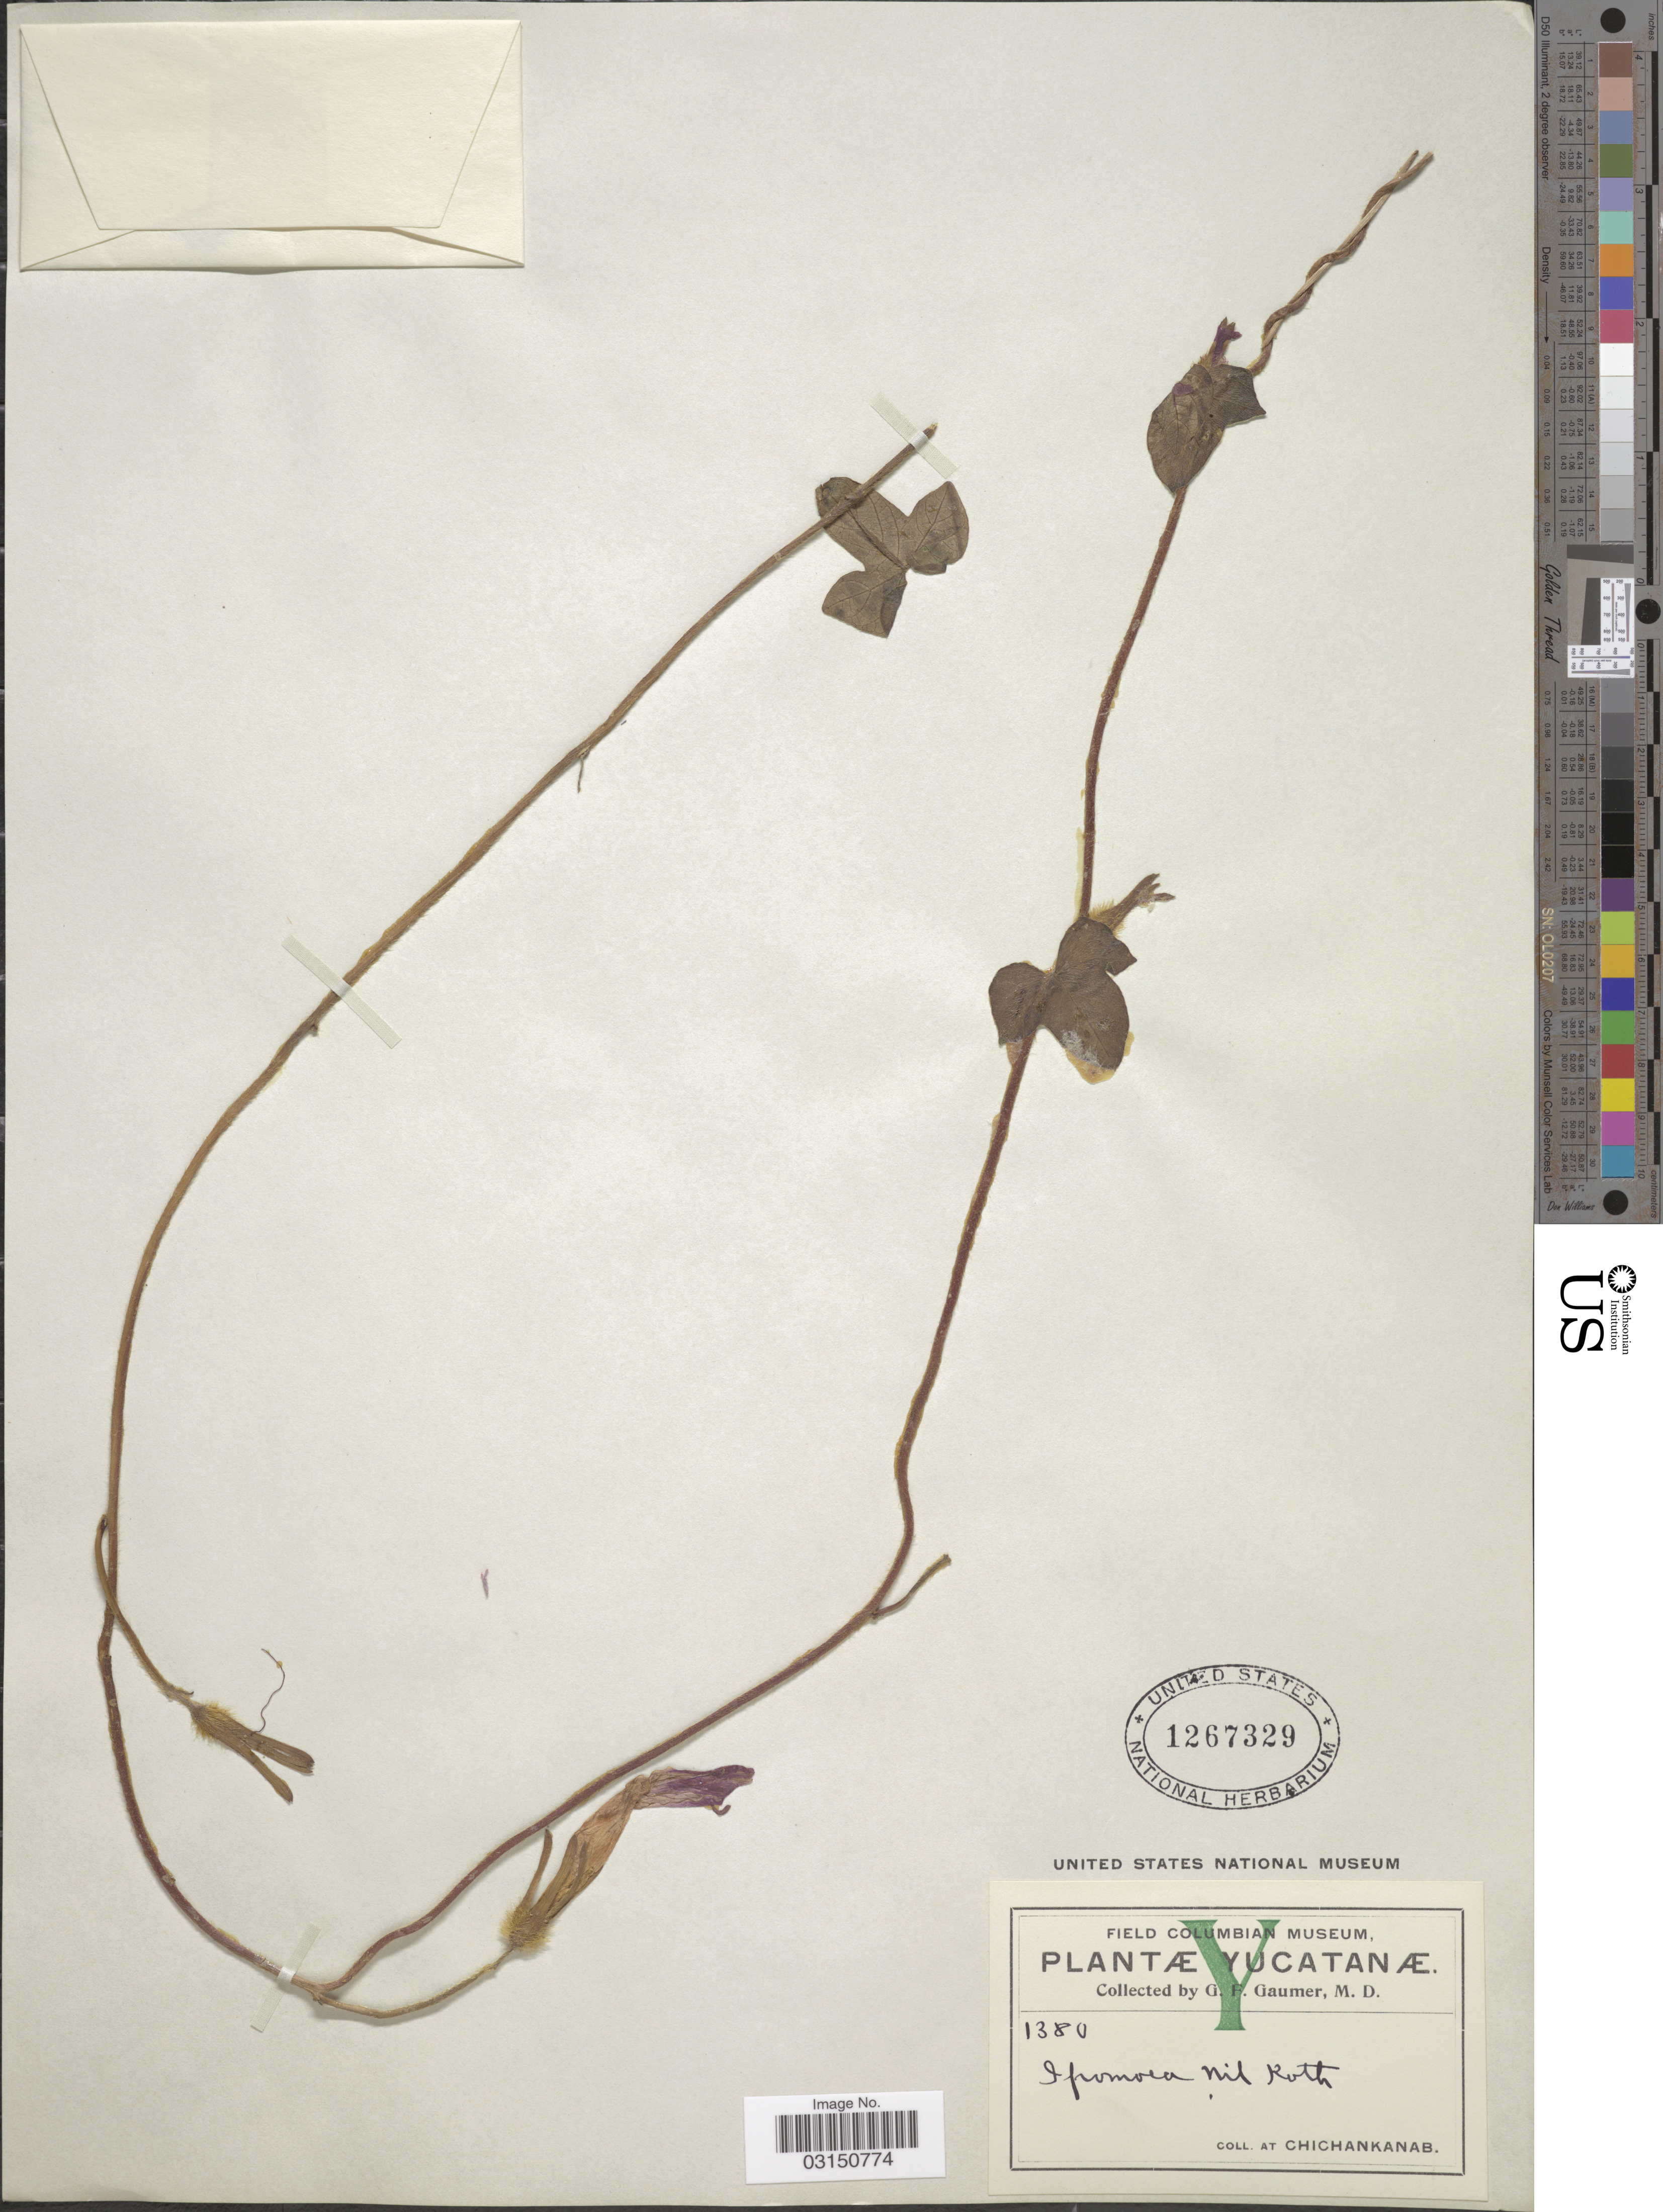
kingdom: Plantae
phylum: Tracheophyta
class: Magnoliopsida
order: Solanales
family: Convolvulaceae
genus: Ipomoea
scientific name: Ipomoea nil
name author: (L.) Roth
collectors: G. F. Gaumer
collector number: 1380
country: Mexico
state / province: Yucatán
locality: Chichankanab.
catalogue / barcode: US 1267329